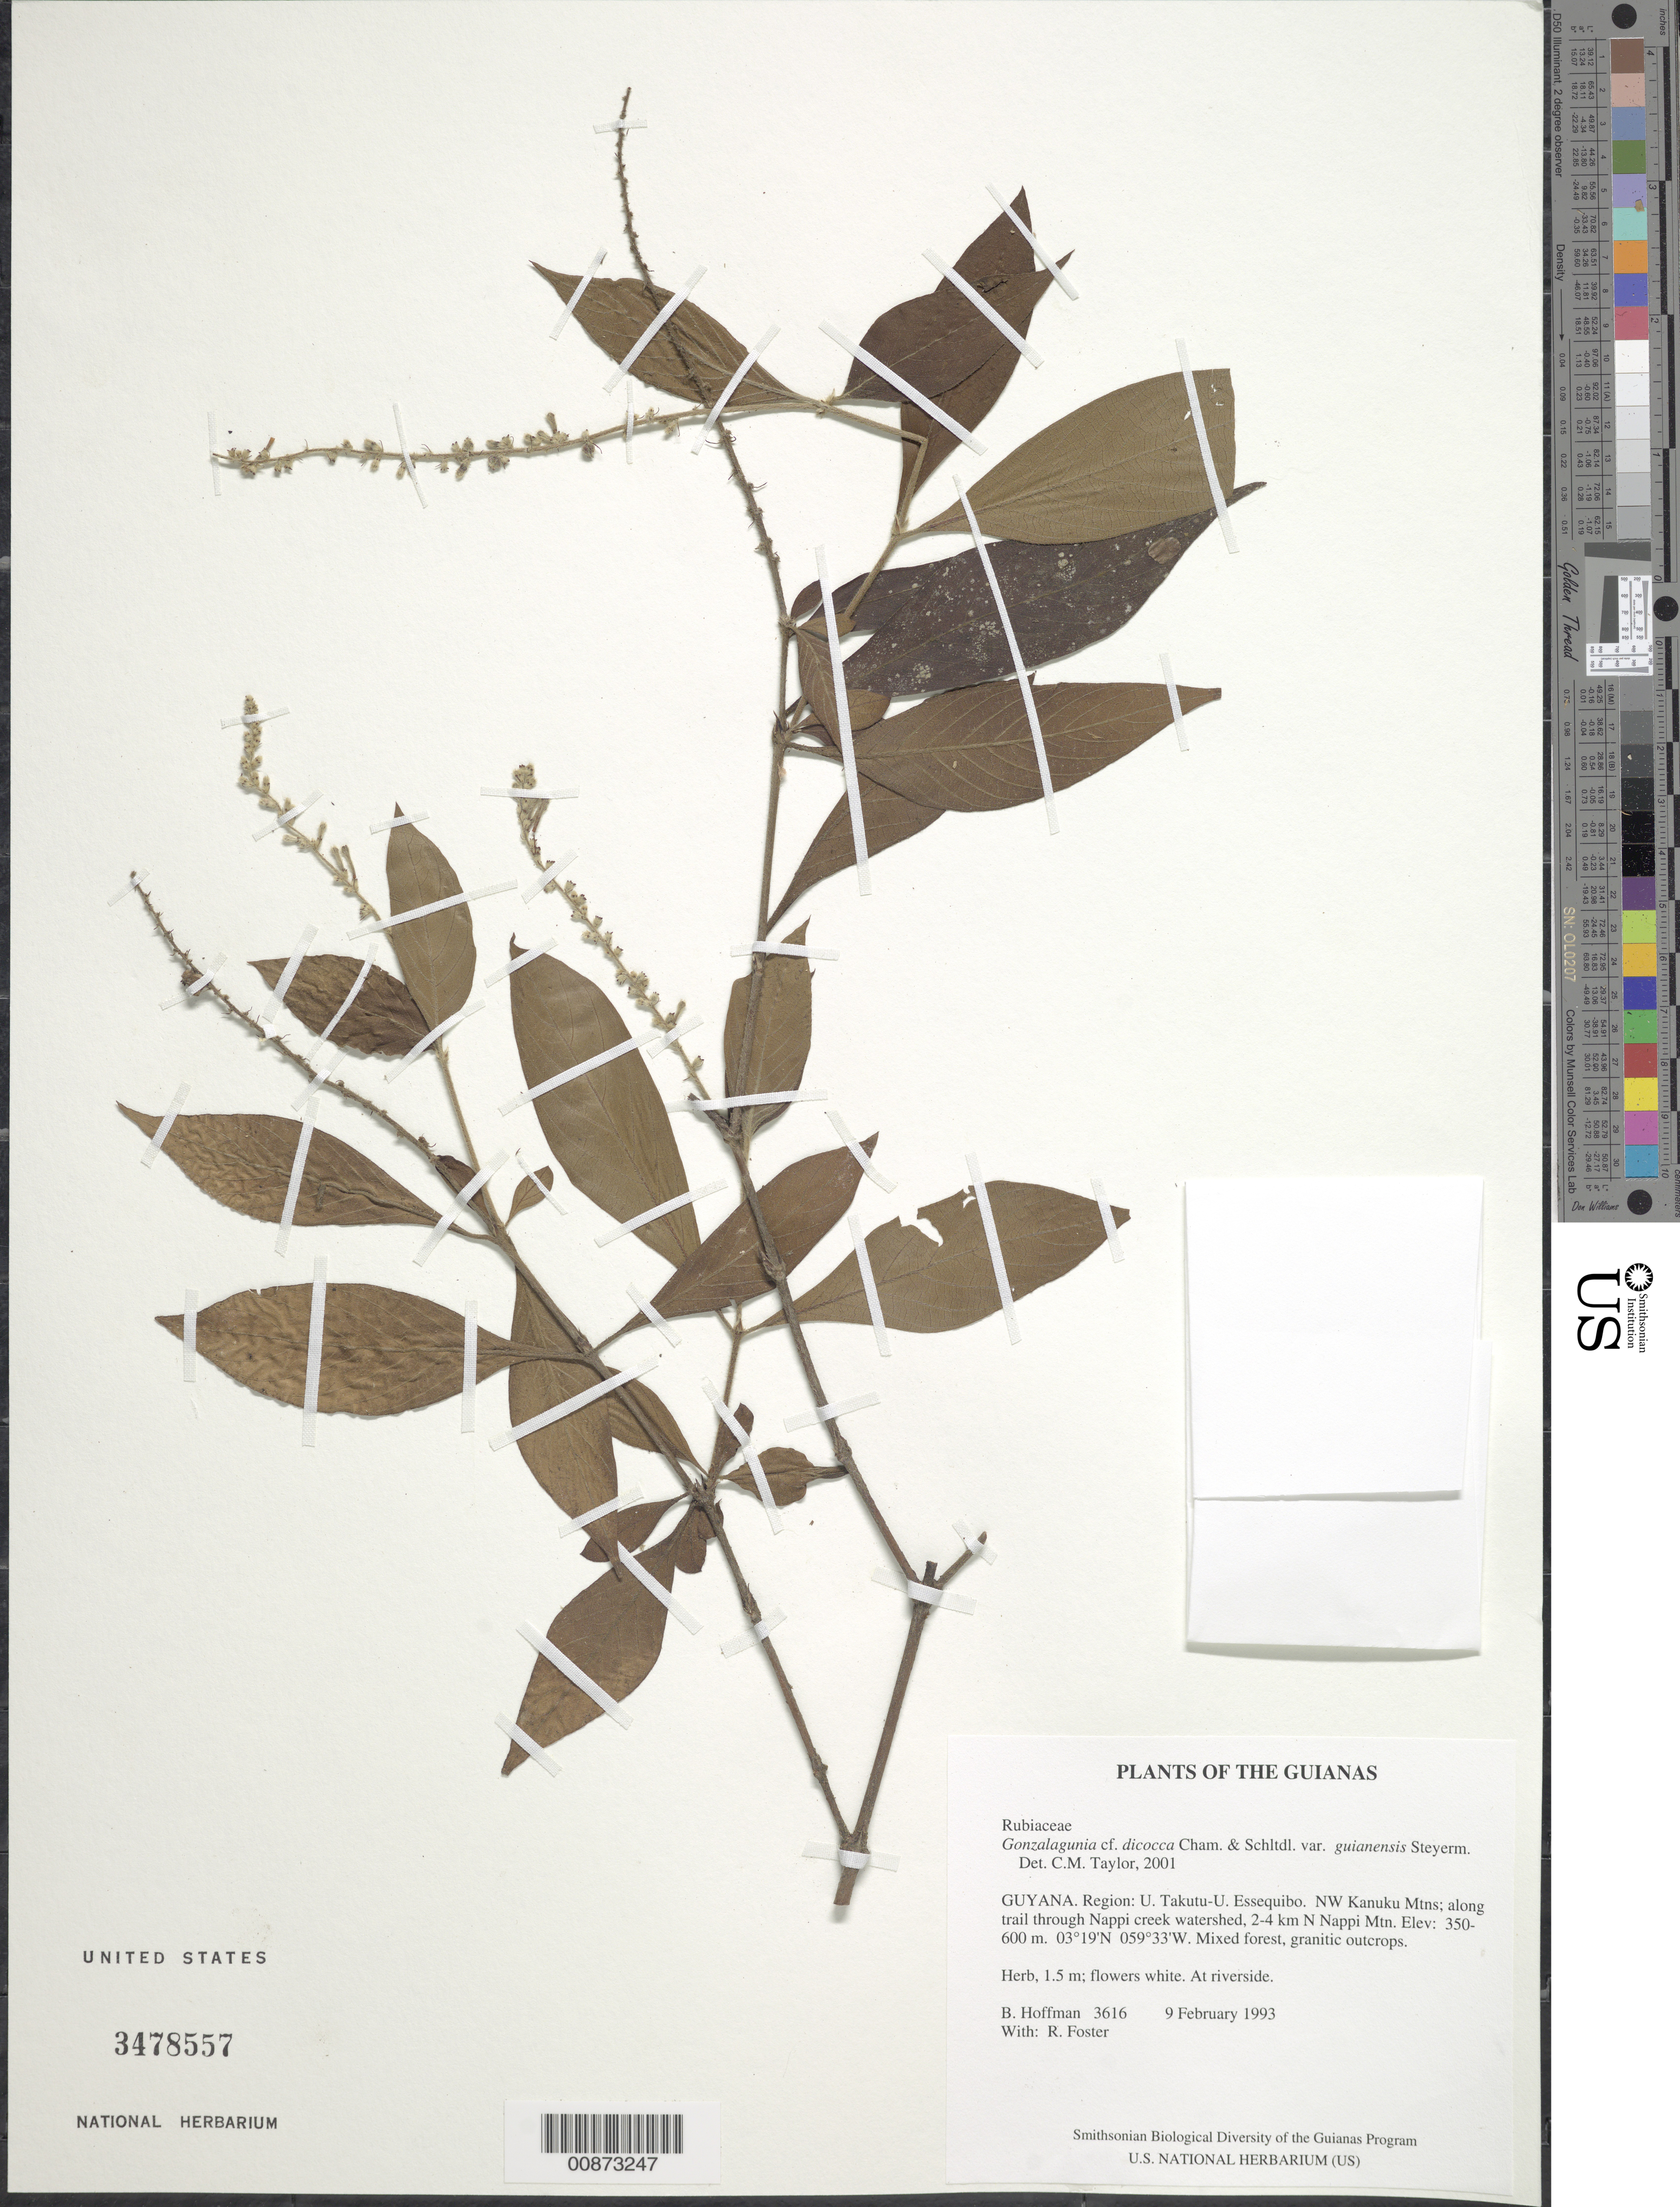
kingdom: Plantae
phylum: Tracheophyta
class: Magnoliopsida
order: Gentianales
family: Rubiaceae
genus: Gonzalagunia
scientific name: Gonzalagunia surinamensis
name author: Bremek.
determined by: Taylor, Charlotte M.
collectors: B. Hoffman & R. Foster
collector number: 3616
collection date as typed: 9 February 1993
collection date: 1993-02-09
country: Guyana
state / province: U. Takutu-U. Essequibo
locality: NW Kanuku Mountains; along trail through Nappi creek watershed, 2-4 km N of Nappi Mountain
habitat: Mixed forest, granitic outcrops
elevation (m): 350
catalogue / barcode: US 3478557